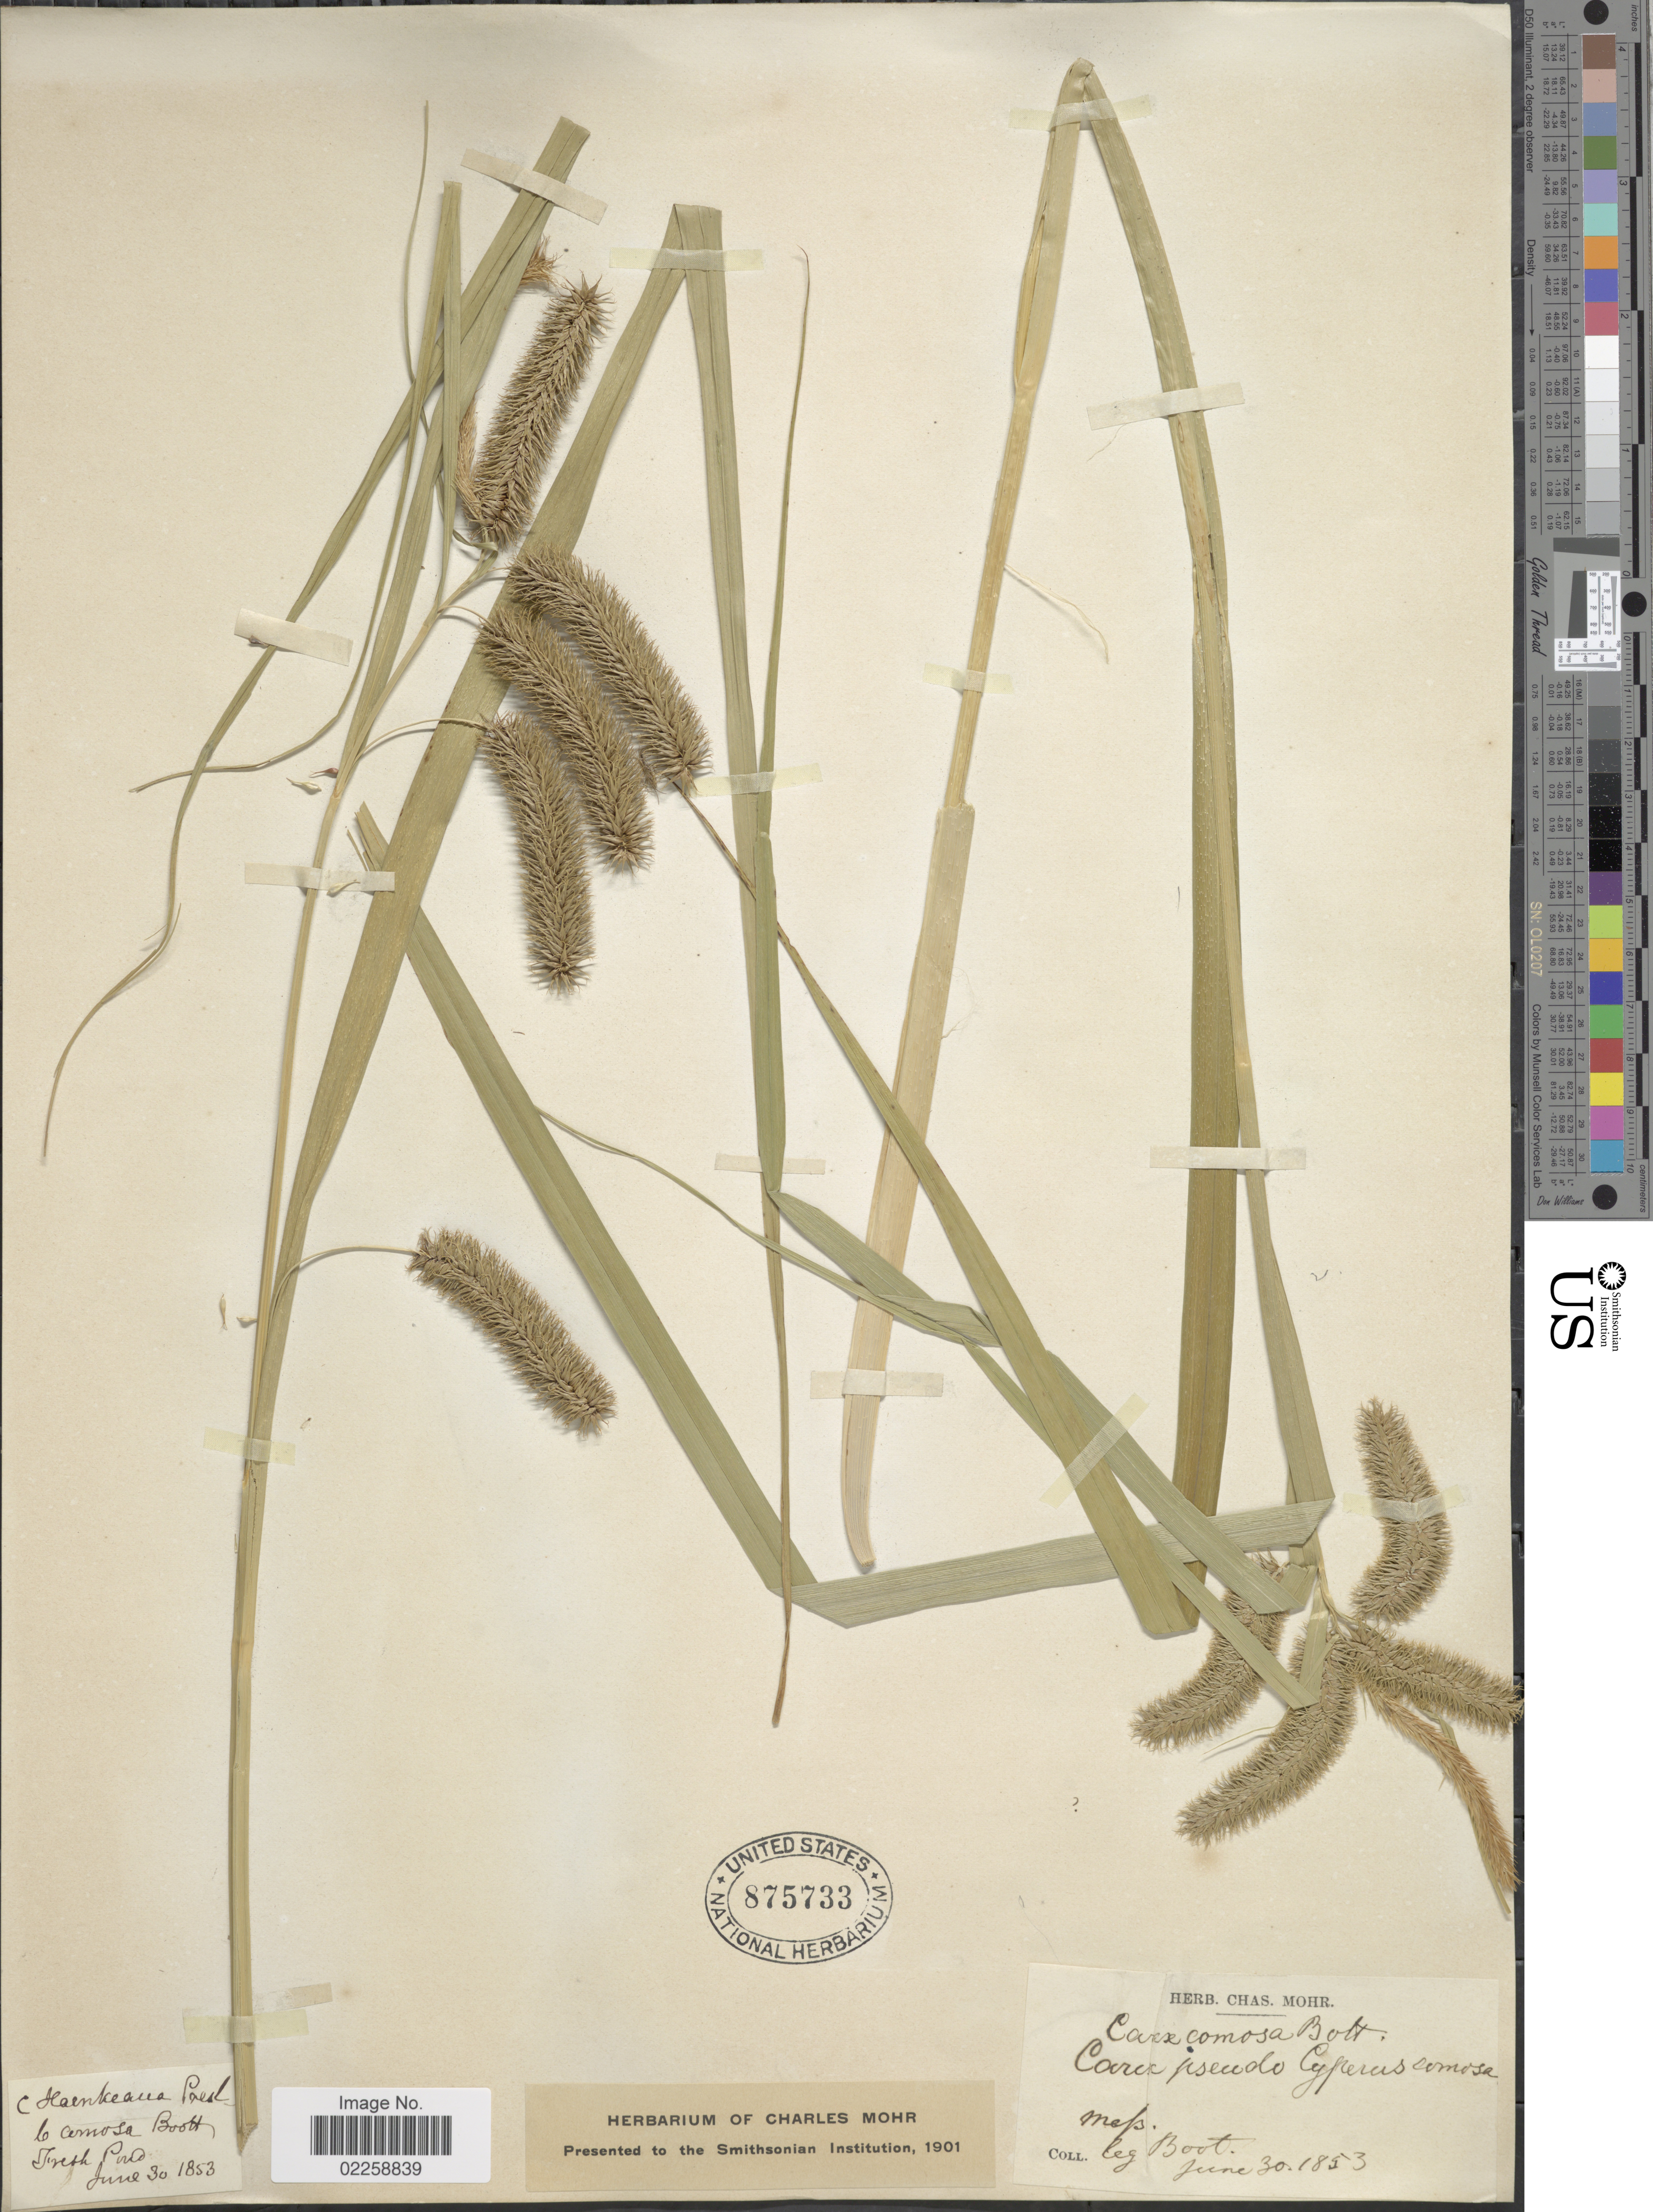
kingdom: Plantae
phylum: Tracheophyta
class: Liliopsida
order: Poales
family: Cyperaceae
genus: Carex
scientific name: Carex comosa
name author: Boott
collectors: -. Boot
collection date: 1853-06-30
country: United States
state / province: Massachusetts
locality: Mass.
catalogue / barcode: US 875733